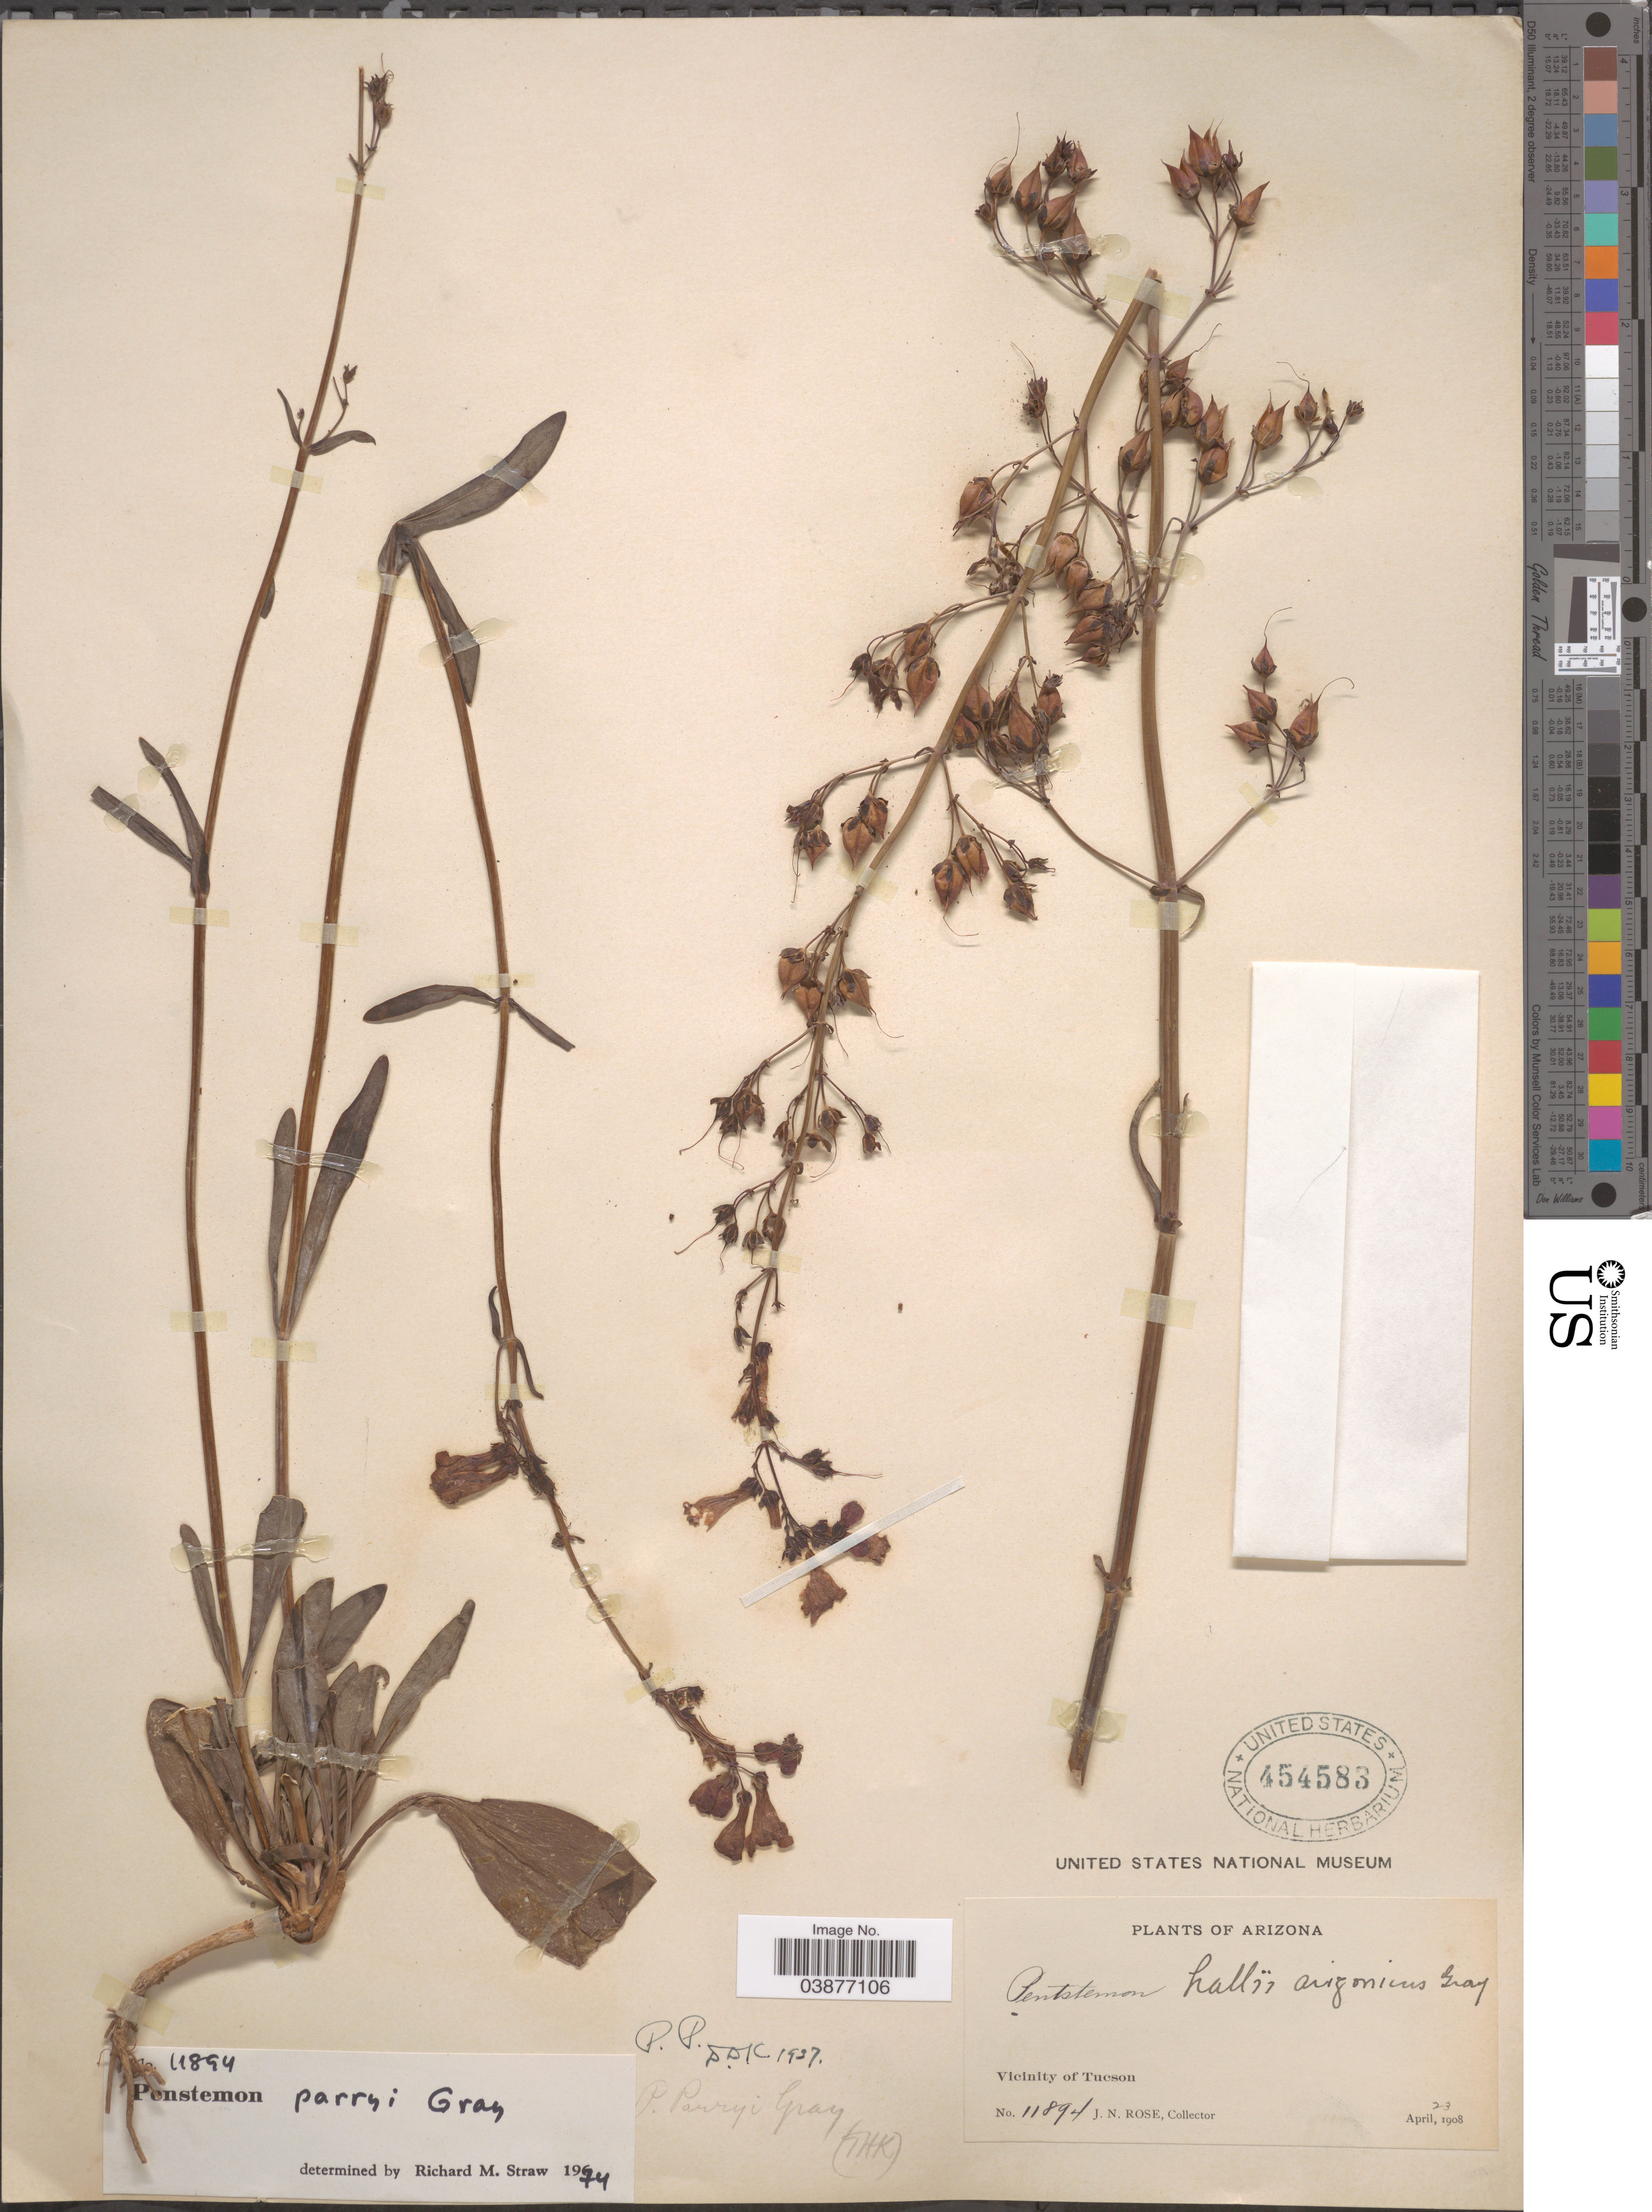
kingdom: Plantae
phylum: Tracheophyta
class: Magnoliopsida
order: Lamiales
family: Plantaginaceae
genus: Penstemon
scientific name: Penstemon parryi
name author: A. Gray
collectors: J. N. Rose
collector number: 11894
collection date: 1908-04-23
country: United States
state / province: Arizona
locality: Vicinity of Tucson.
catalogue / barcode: US 454583